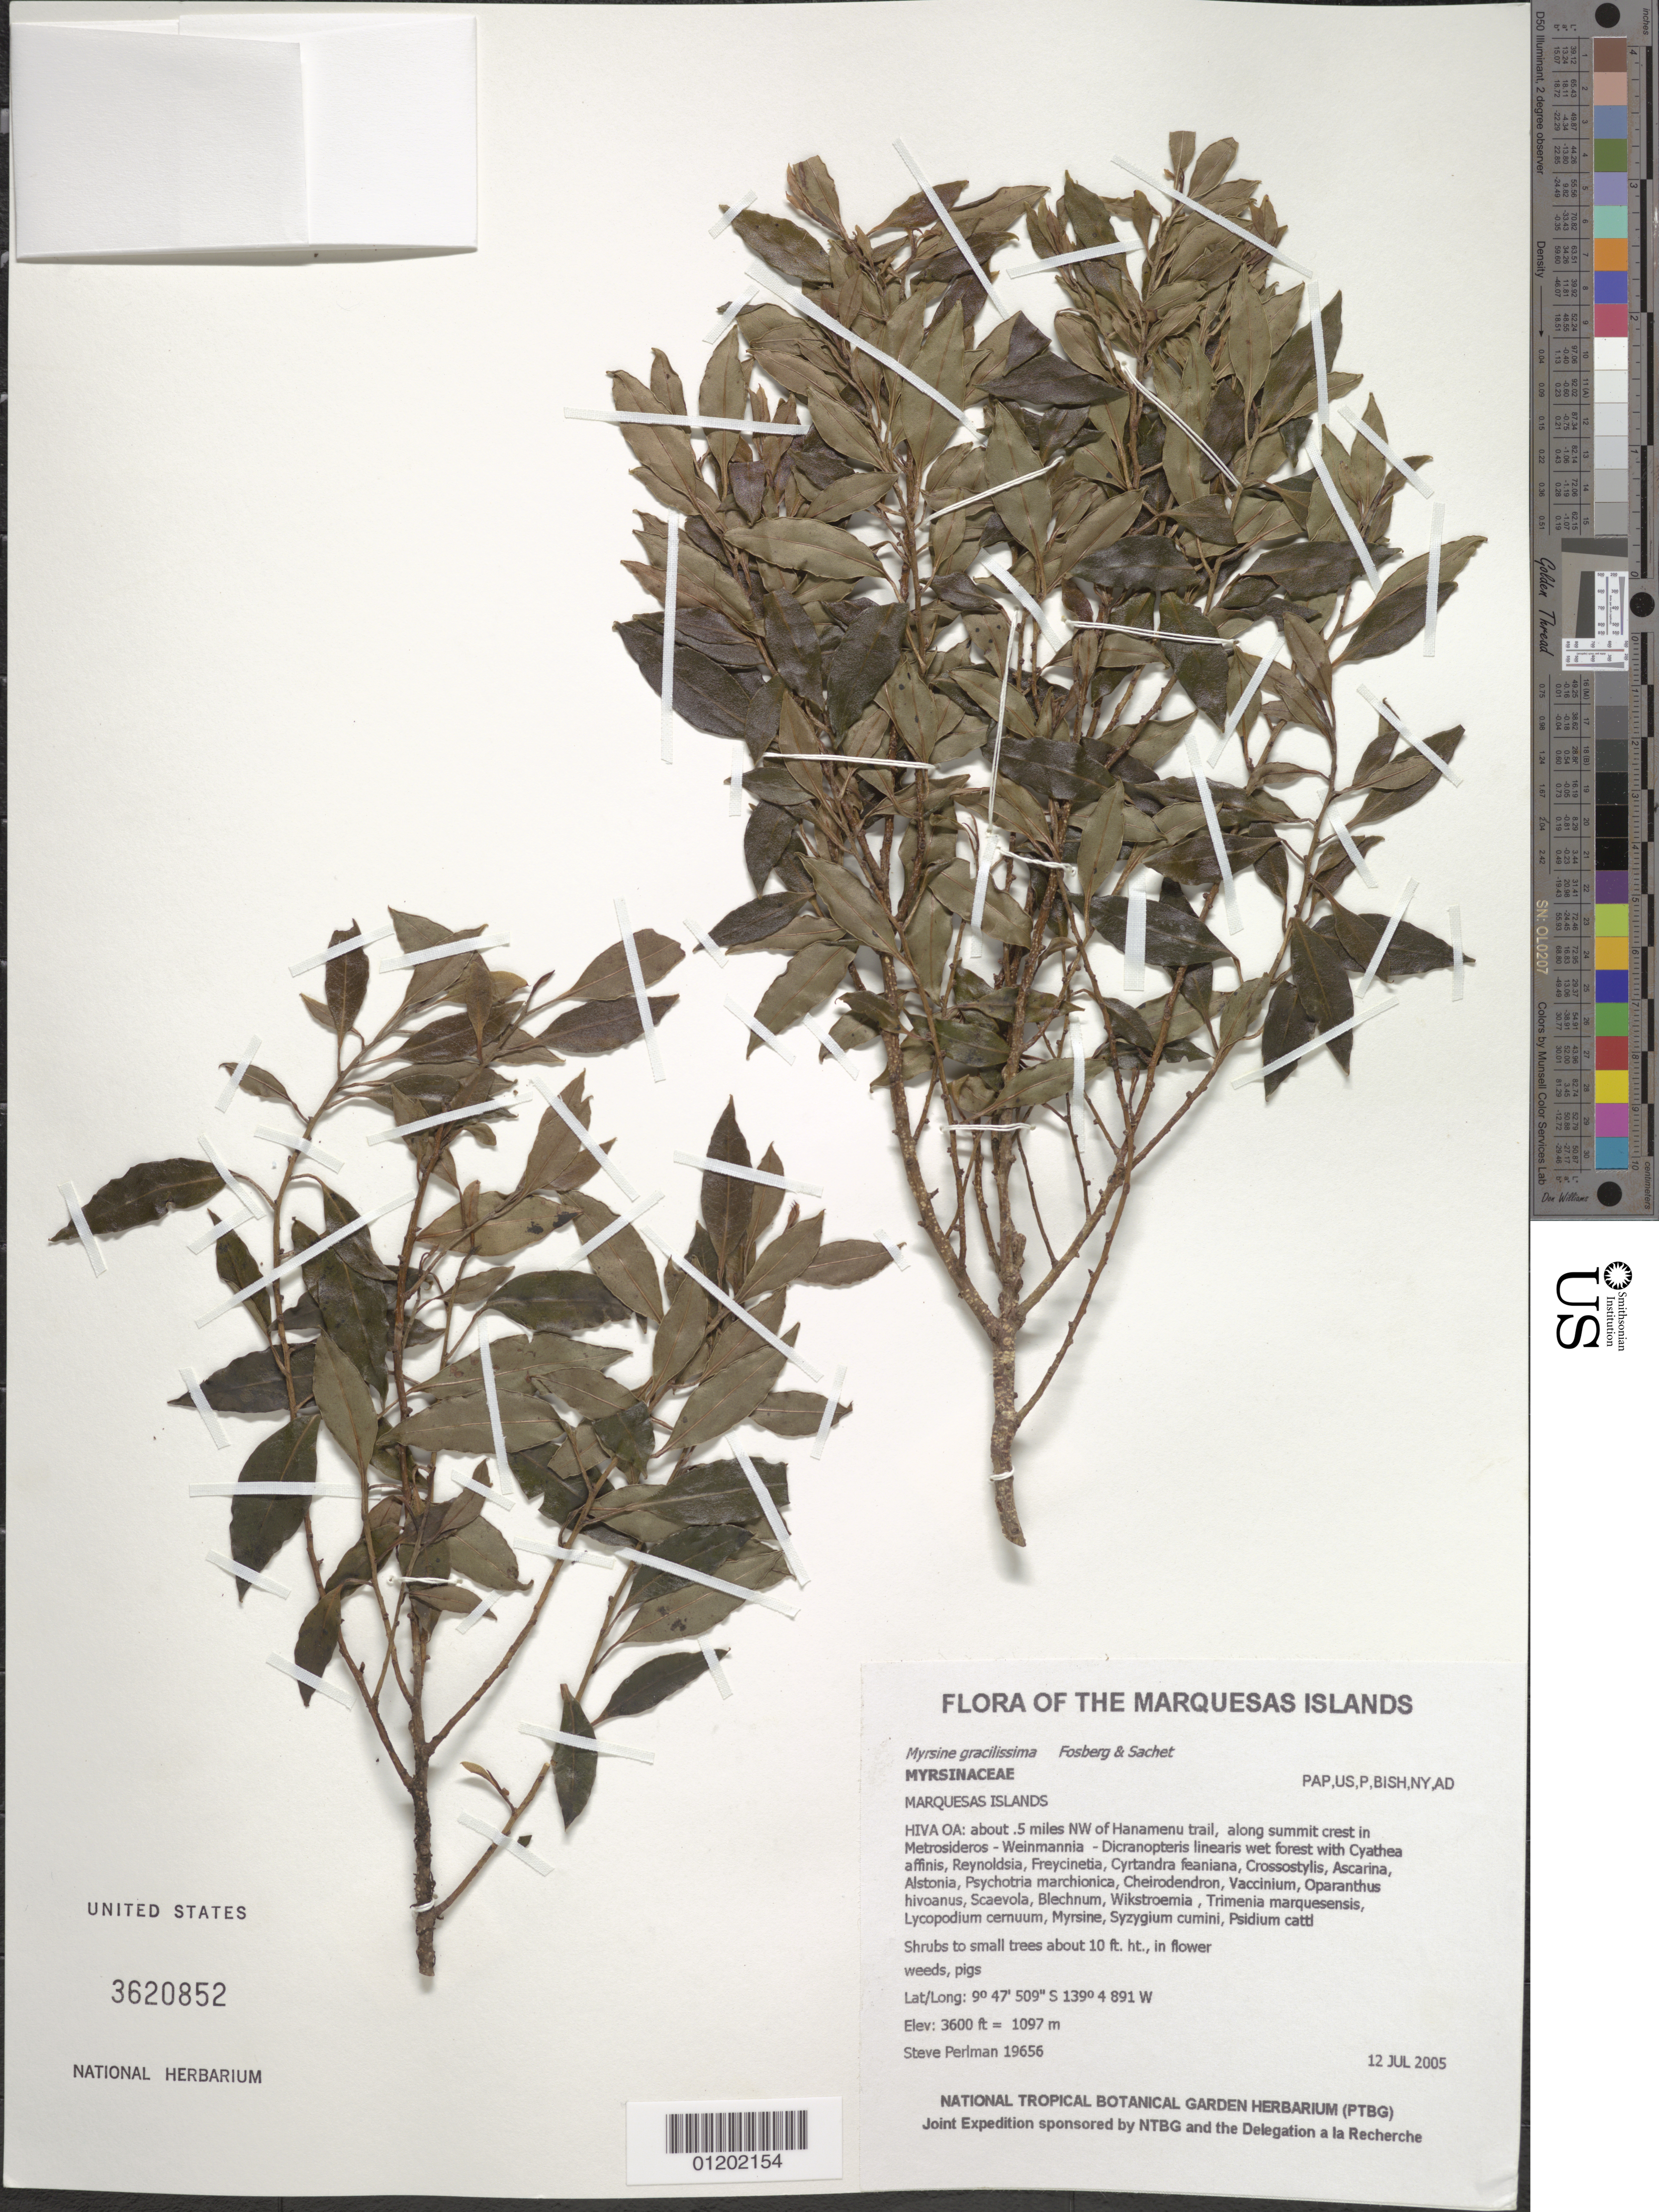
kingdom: Plantae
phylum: Tracheophyta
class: Magnoliopsida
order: Ericales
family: Primulaceae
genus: Myrsine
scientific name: Myrsine gracilissima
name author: Fosberg & Sachet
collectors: S. P. Perlman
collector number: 19656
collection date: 2005-07-12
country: French Polynesia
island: Hiva Oa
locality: About .5 miles NW of Hanamenu trail, along summit crest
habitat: In Metrosideros - Weinmannia - Dicranopteris linearis wet forest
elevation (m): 1097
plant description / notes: Weeds, pigs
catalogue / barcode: US 3620852